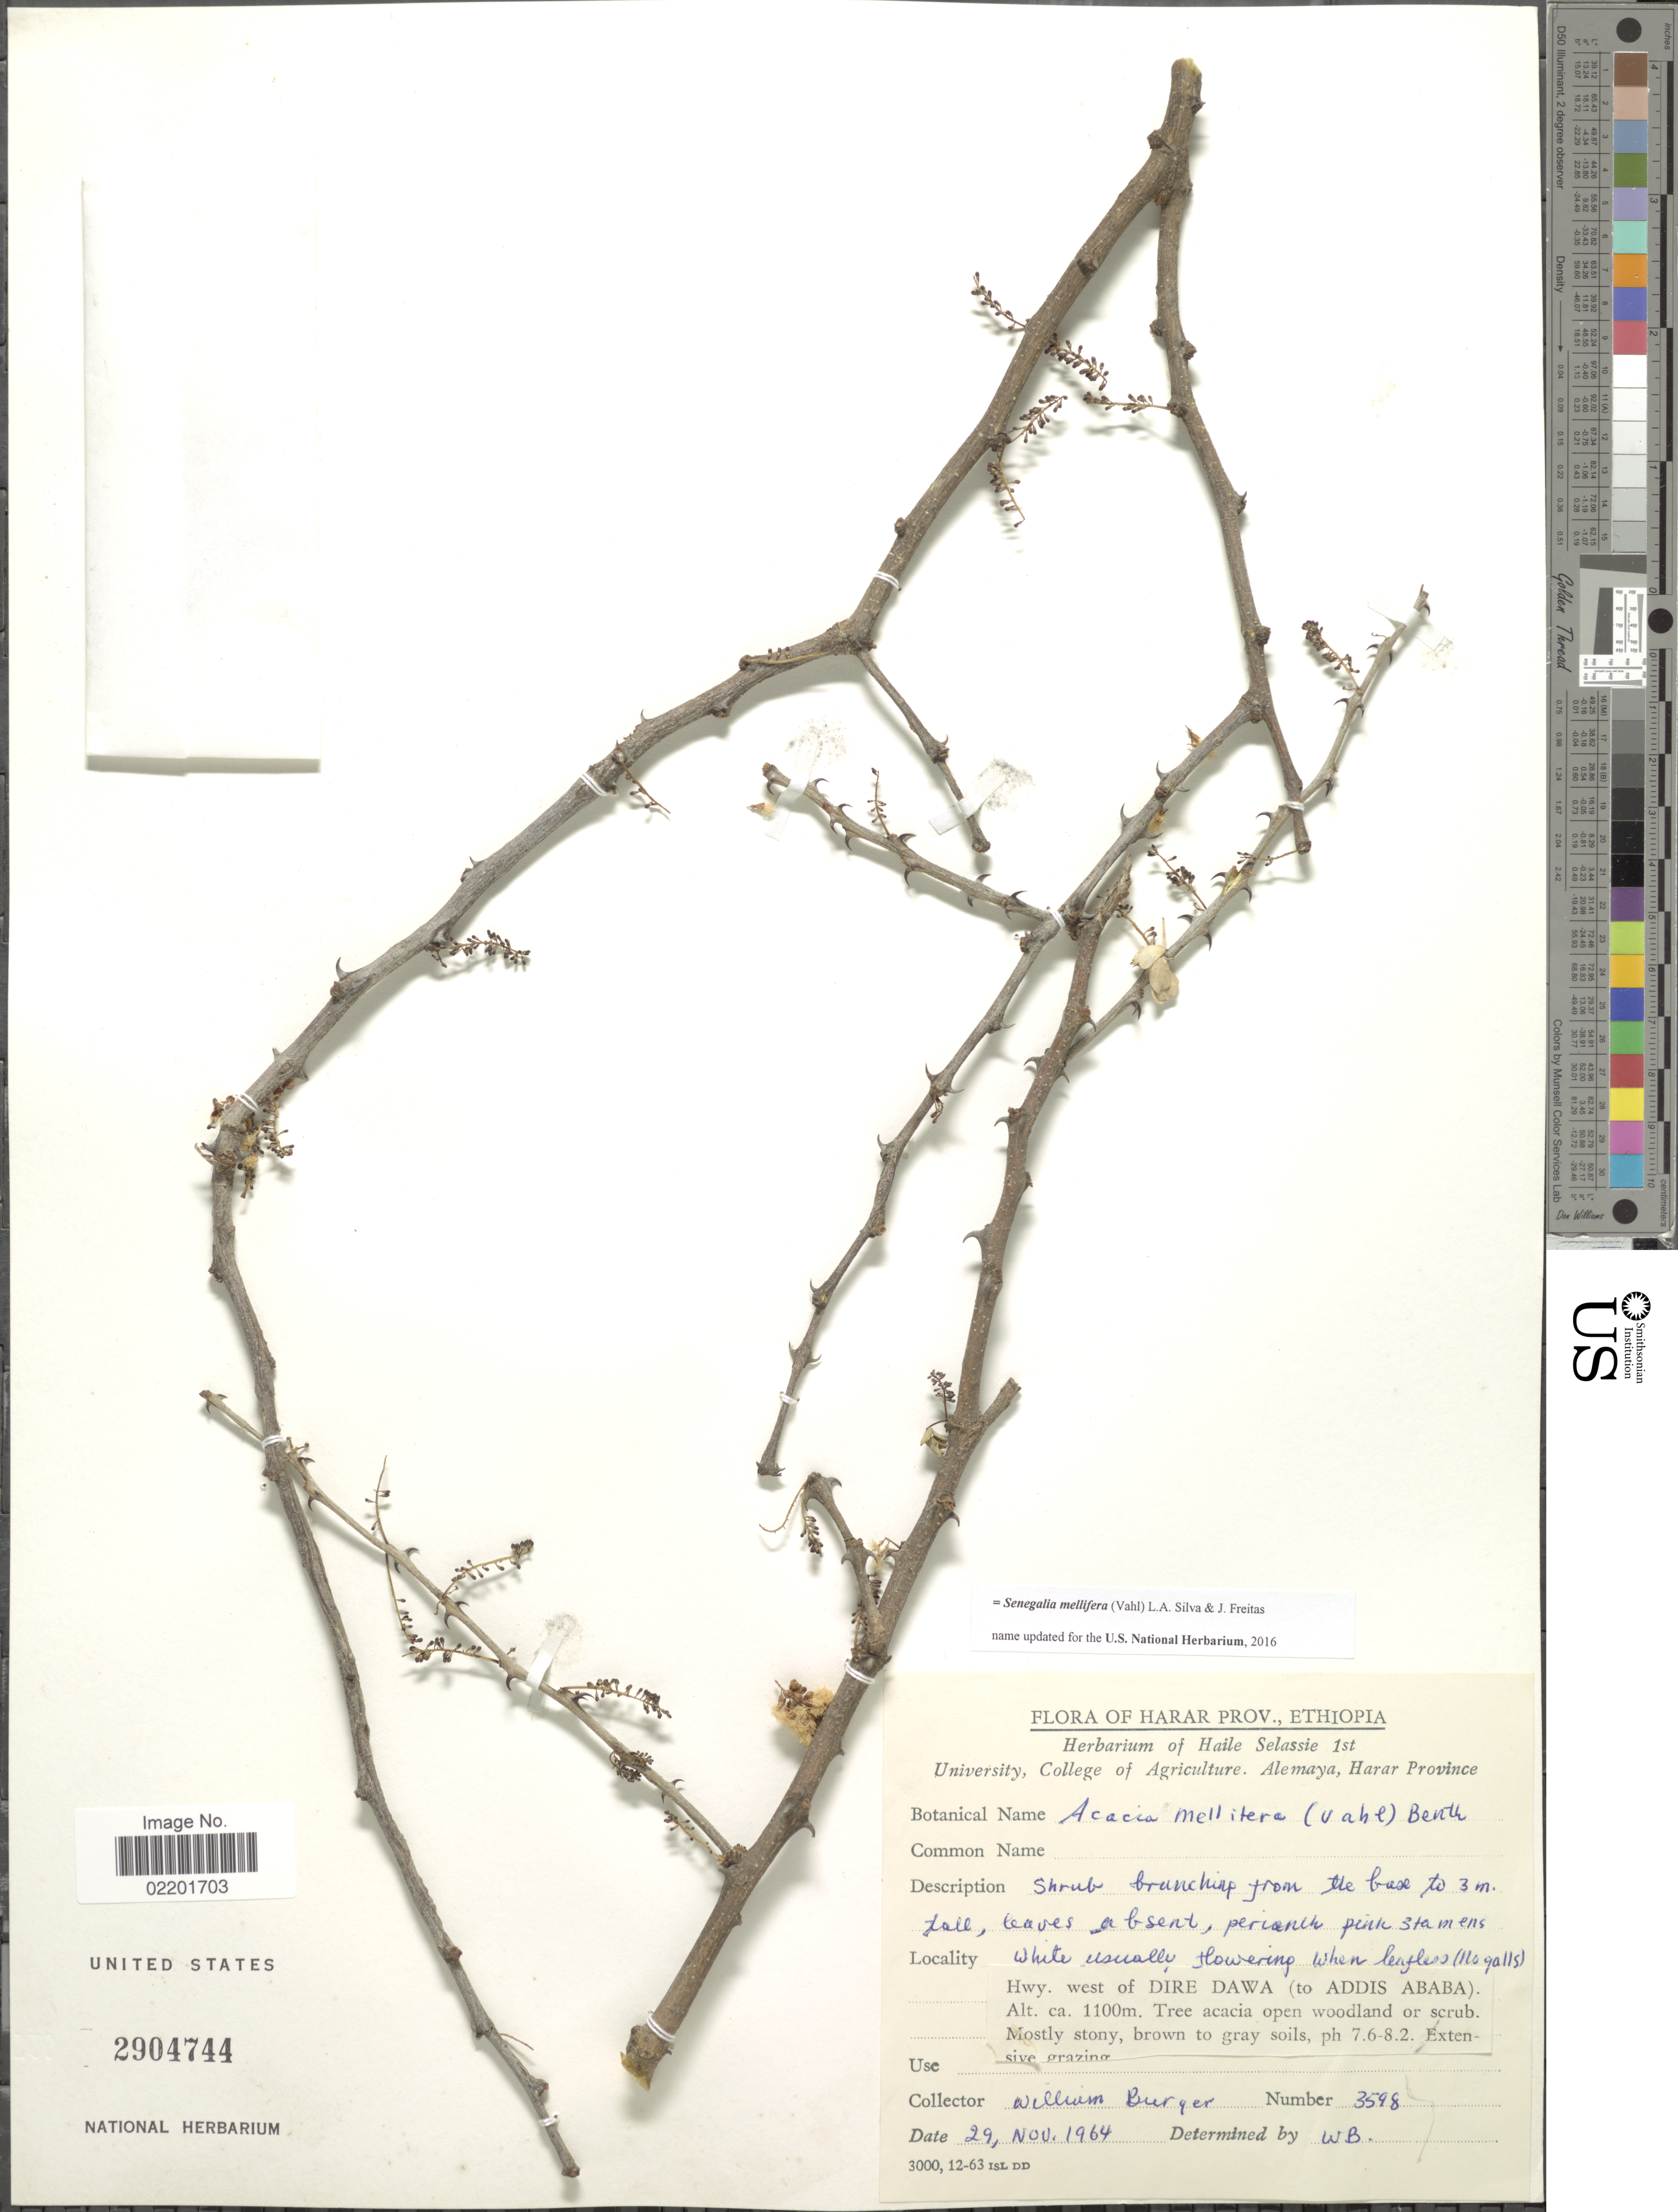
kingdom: Plantae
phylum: Tracheophyta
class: Magnoliopsida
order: Fabales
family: Fabaceae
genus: Senegalia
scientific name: Senegalia mellifera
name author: (Vahl) Seigler & Ebinger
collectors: W. Burger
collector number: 3598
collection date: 1964-11-29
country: Ethiopia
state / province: Addis Ababa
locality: Harar Prov., Hwy west of Dire Dawa (to Addis Ababa)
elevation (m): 1100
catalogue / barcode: US 2904744